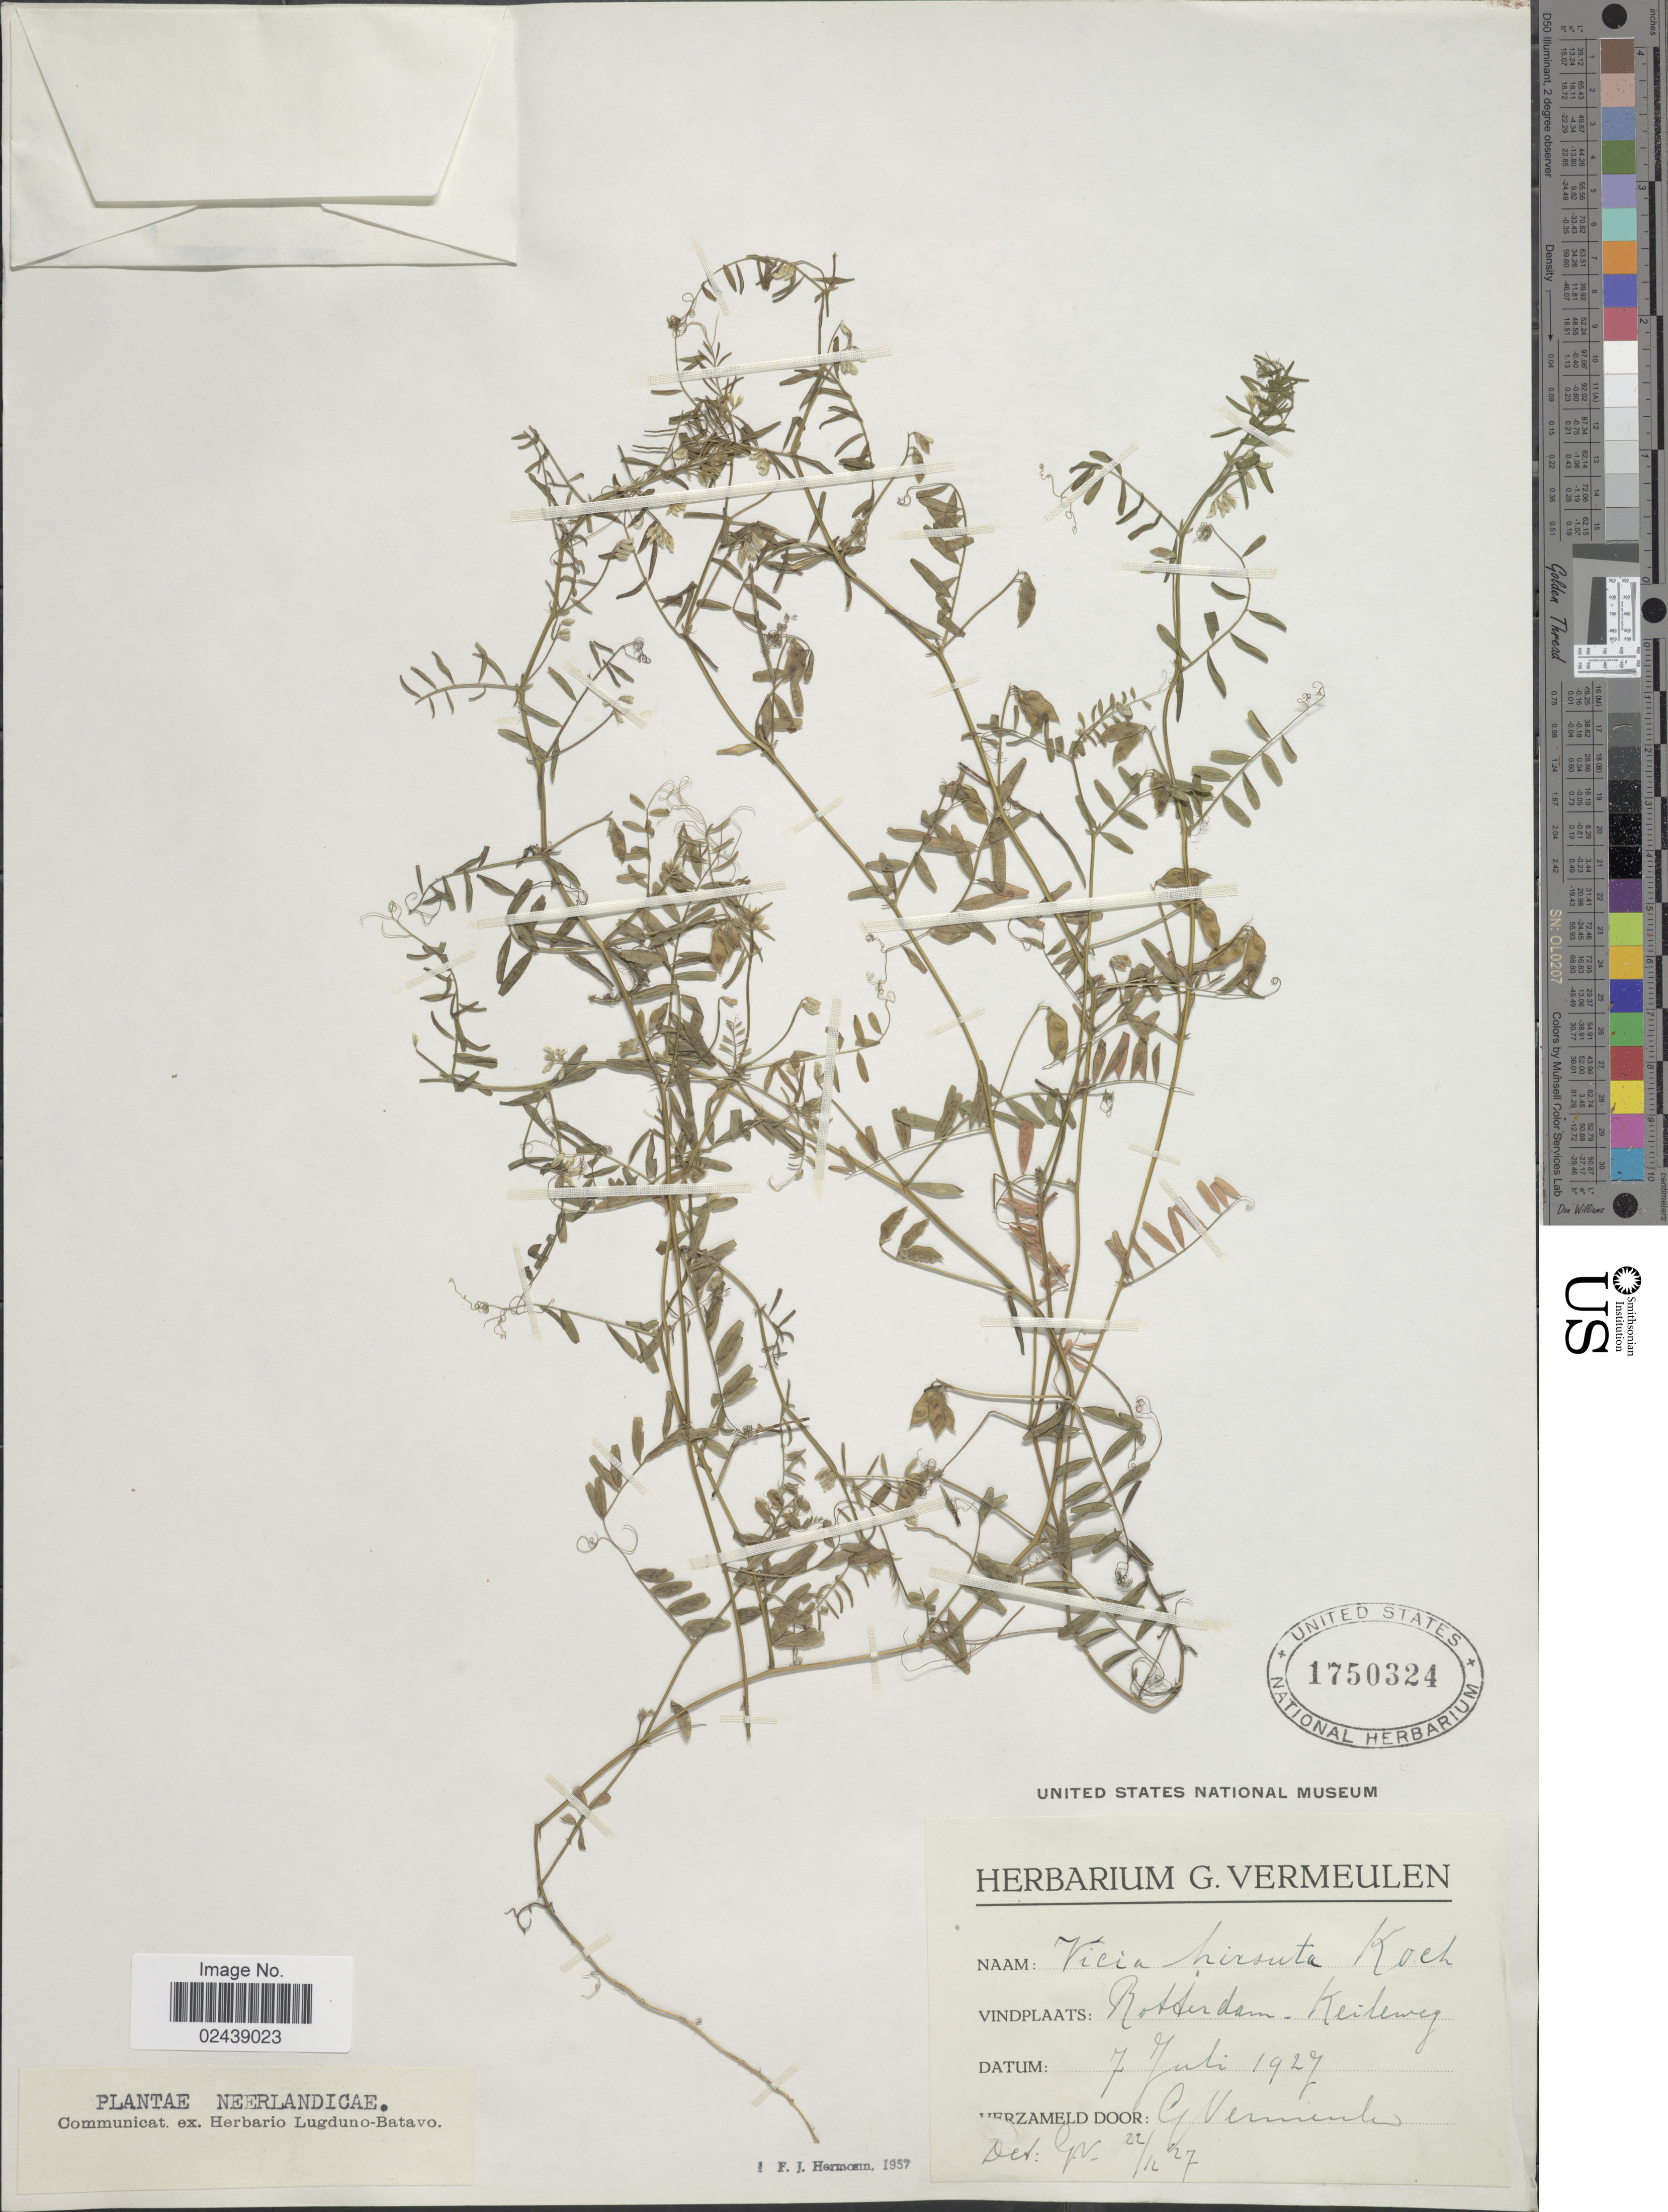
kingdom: Plantae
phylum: Tracheophyta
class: Magnoliopsida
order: Fabales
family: Fabaceae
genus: Vicia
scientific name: Vicia hirsuta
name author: (L.) A. Gray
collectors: G. Vermeulen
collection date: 1927-12-22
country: Netherlands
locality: Rotterdam, Keileweg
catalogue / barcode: US 1750324